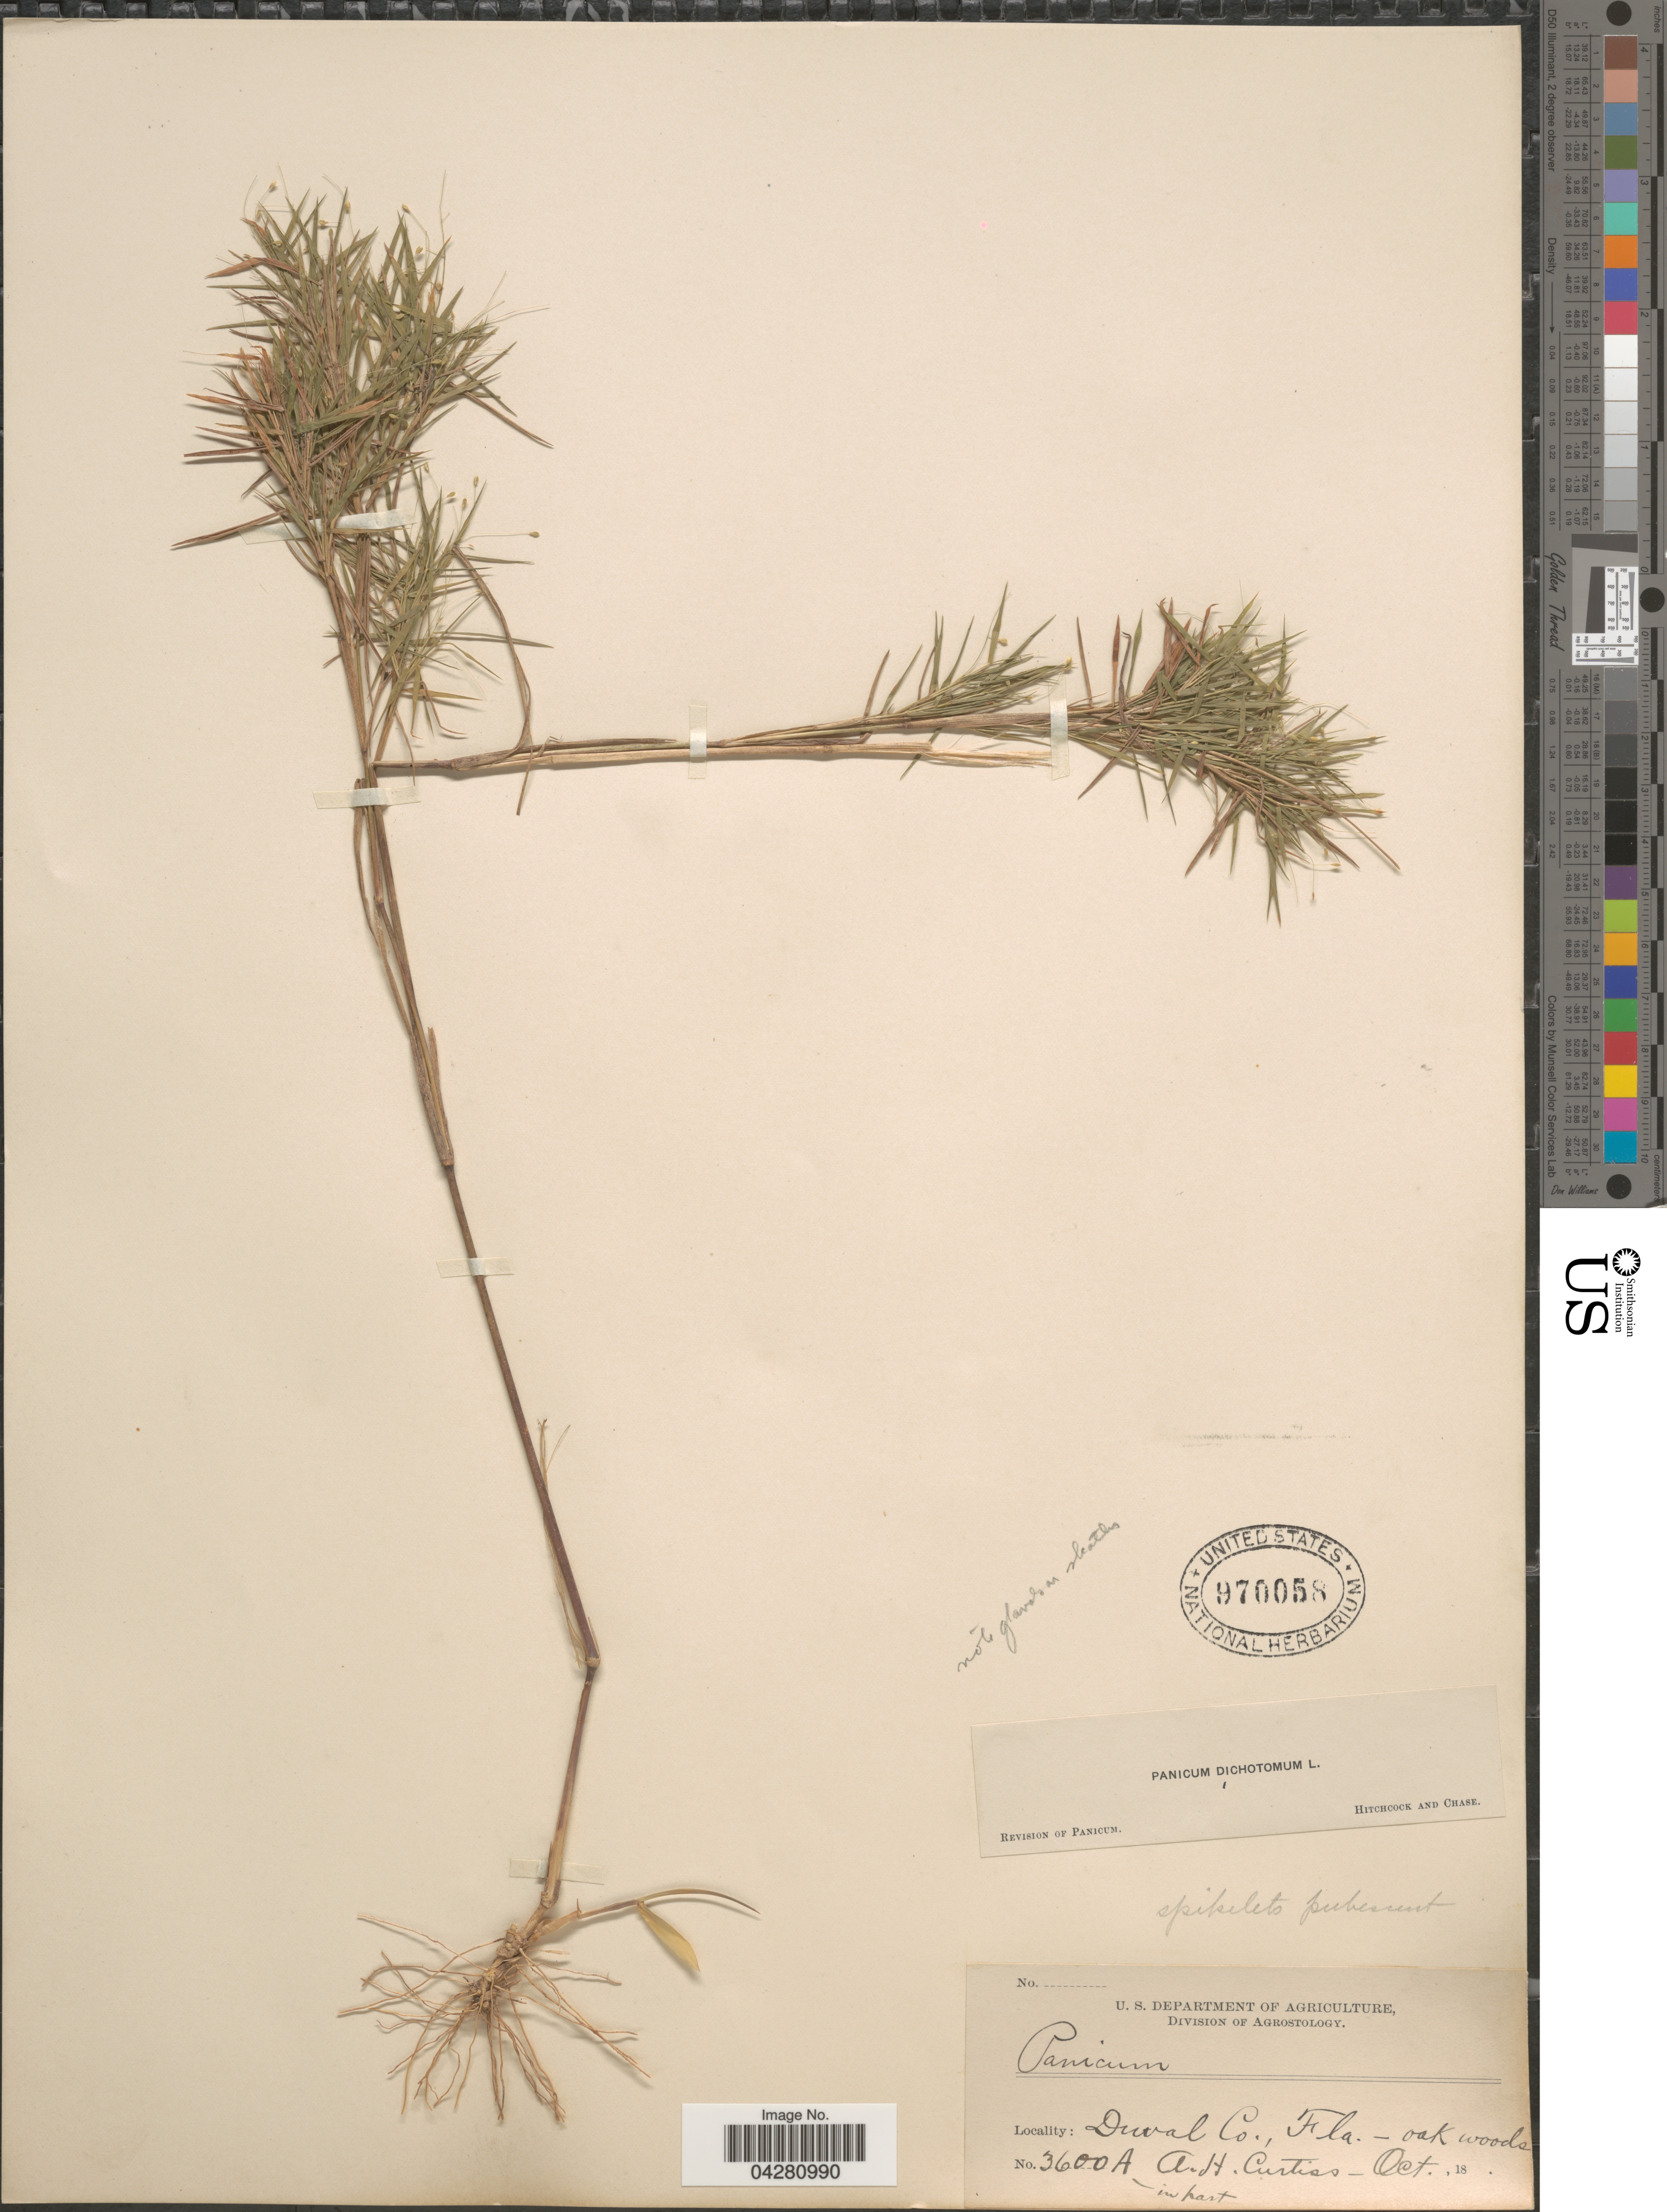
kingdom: Plantae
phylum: Tracheophyta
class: Liliopsida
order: Poales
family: Poaceae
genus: Dichanthelium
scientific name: Dichanthelium dichotomum var. dichotomum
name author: (L.) Gould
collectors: A. H. Curtiss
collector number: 3600A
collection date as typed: Oct., 18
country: United States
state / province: Florida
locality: Duval Co.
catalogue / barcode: US 970058